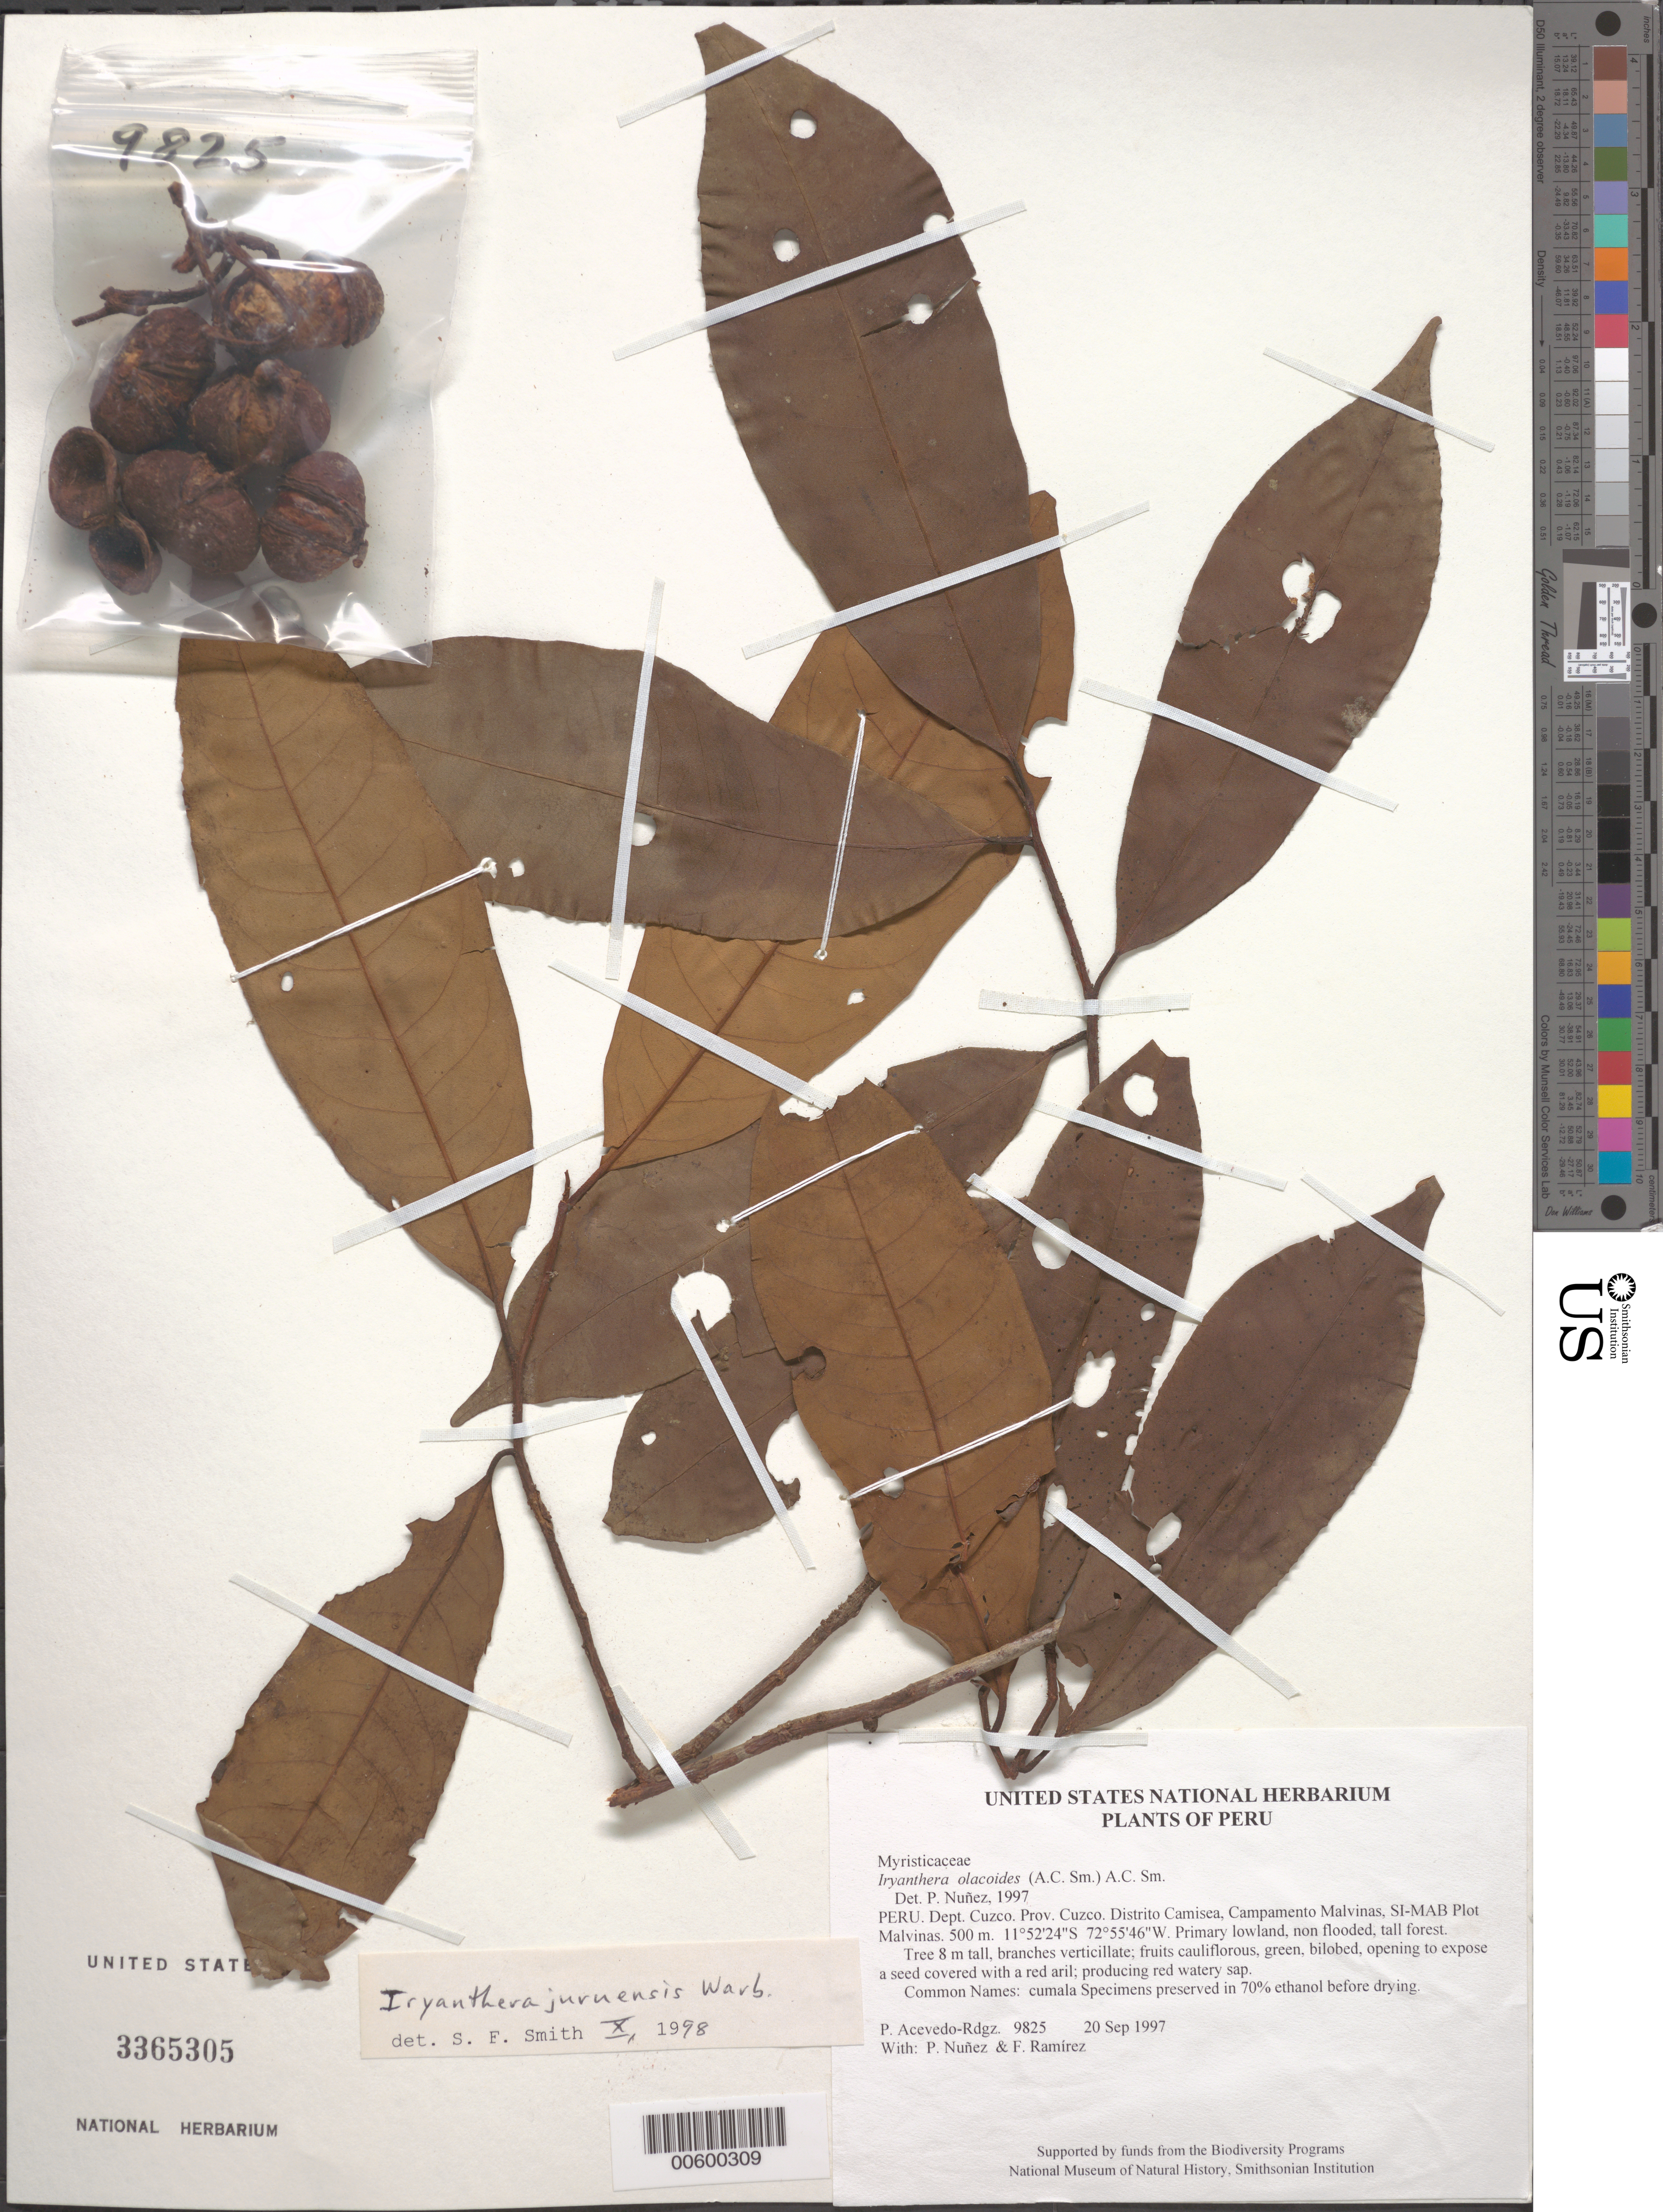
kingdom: Plantae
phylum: Tracheophyta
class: Magnoliopsida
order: Magnoliales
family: Myristicaceae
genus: Iryanthera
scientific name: Iryanthera juruensis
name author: Warb.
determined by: Nuñez V., Percy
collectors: P. Acevedo-Rodr., P. Nuñez V. & F. Ramirez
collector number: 9825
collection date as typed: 20 Sep 1997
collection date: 1997-09-20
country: Peru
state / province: Cusco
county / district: Cusco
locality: Distrito Camisea, Campamento Malvinas, SI-MAB Plot Malvinas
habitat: Primary lowland, non flooded, tall forest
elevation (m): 500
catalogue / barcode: US 3365305